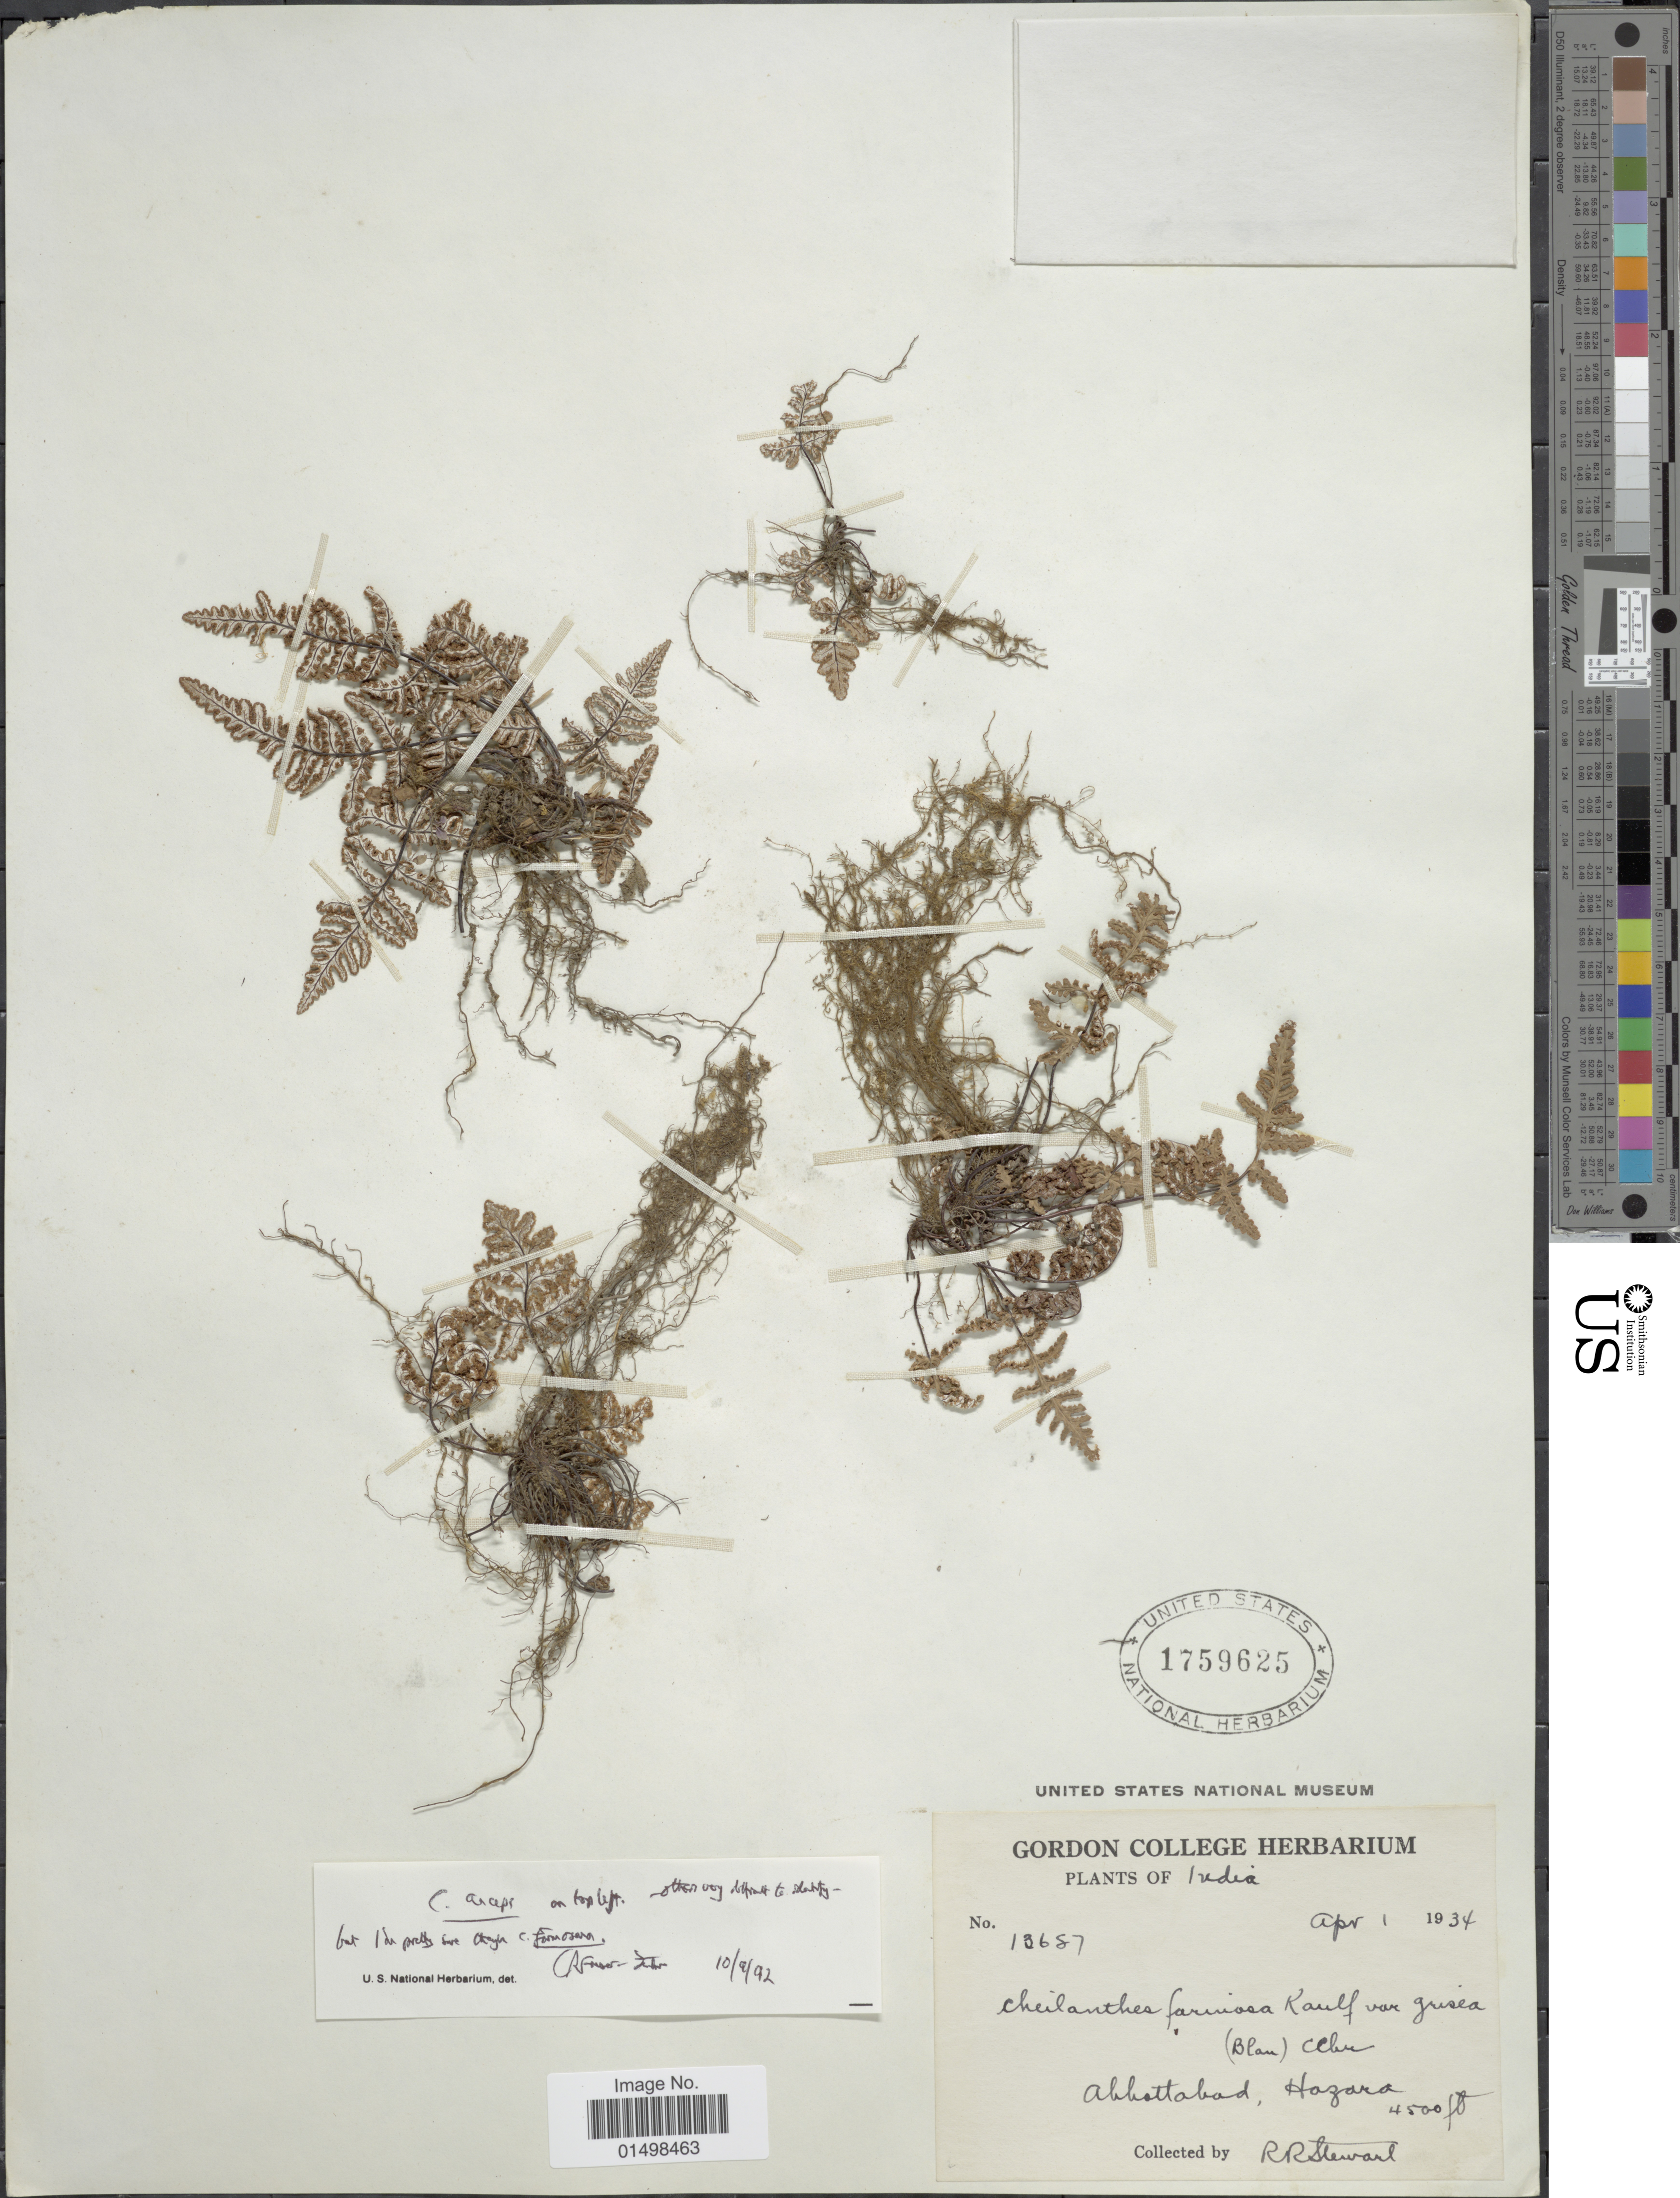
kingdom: Plantae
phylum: Tracheophyta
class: Polypodiopsida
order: Polypodiales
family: Pteridaceae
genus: Aleuritopteris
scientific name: Aleuritopteris anceps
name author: (Blanf.) Panigrahi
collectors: R. R. Stewart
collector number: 13687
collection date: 1934-04-01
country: Pakistan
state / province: Khyber Pakhtunkhwa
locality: Plants of India, Abbottabad, Hazara.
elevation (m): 1372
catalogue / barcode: US 1759625